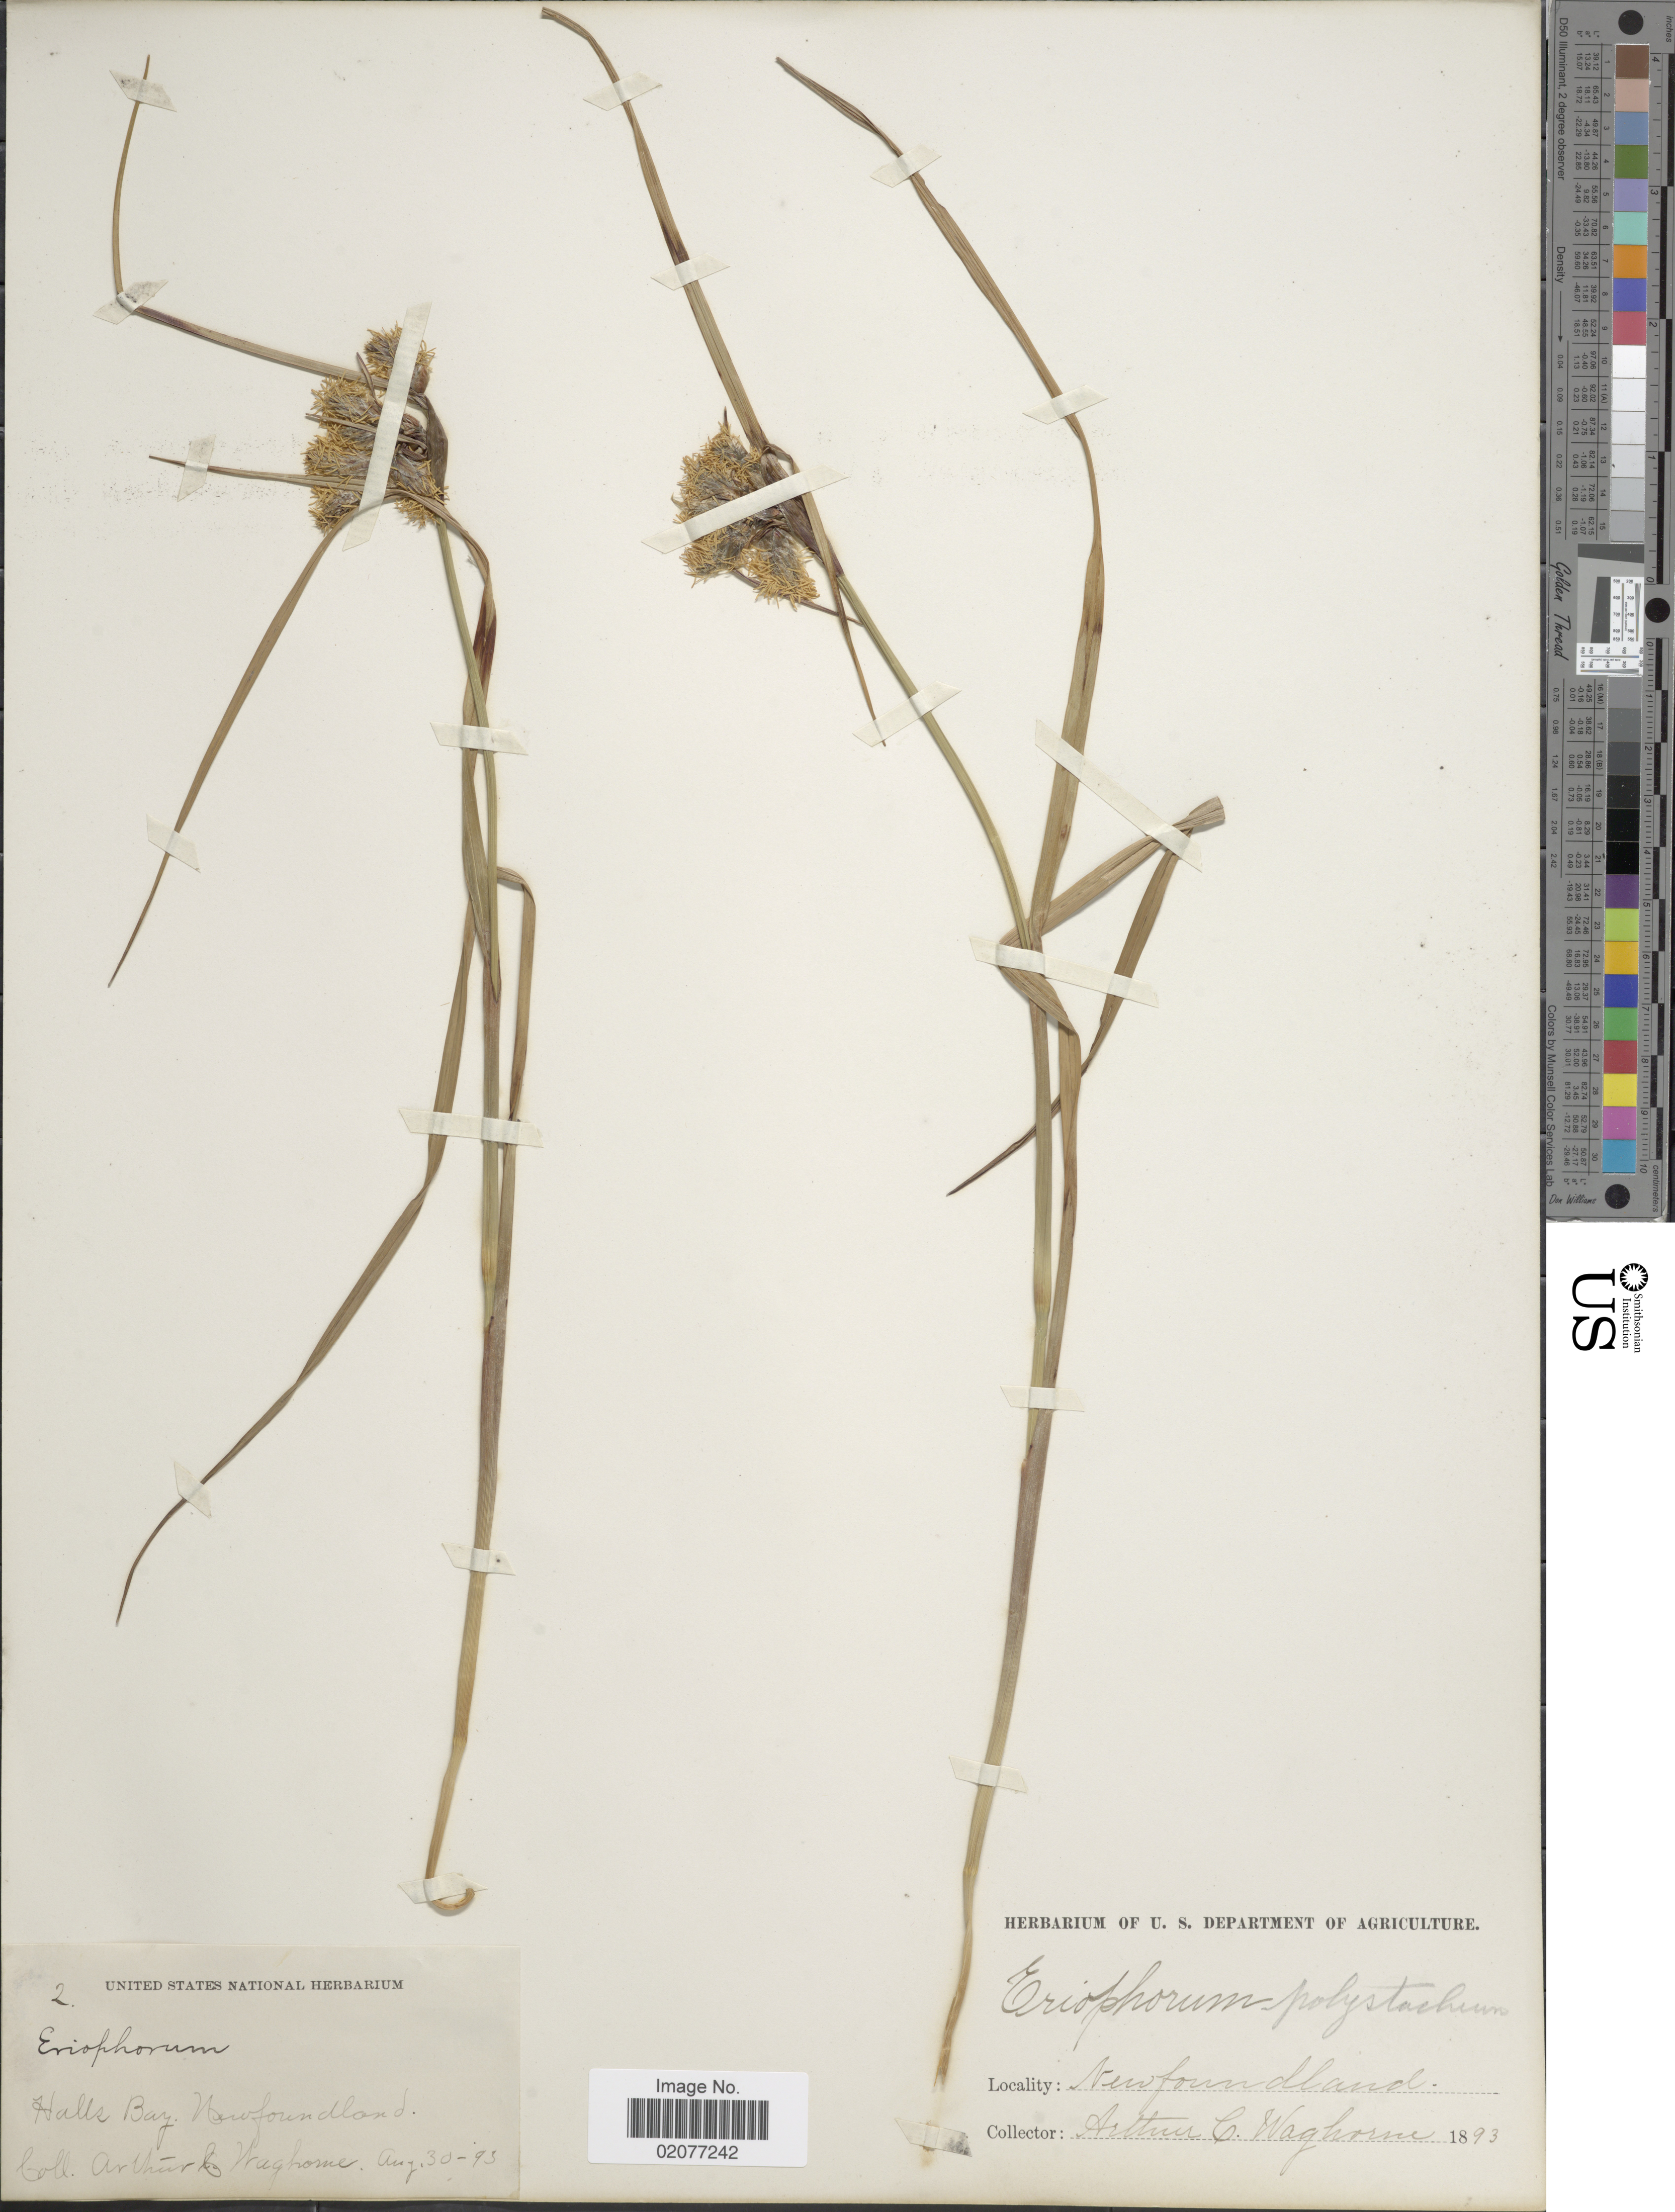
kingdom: Plantae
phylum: Tracheophyta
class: Liliopsida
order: Poales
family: Cyperaceae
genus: Eriophorum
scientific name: Eriophorum angustifolium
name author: Honck.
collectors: A. Waghorne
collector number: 2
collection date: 1893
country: Canada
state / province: Newfoundland and Labrador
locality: Halls Bay.